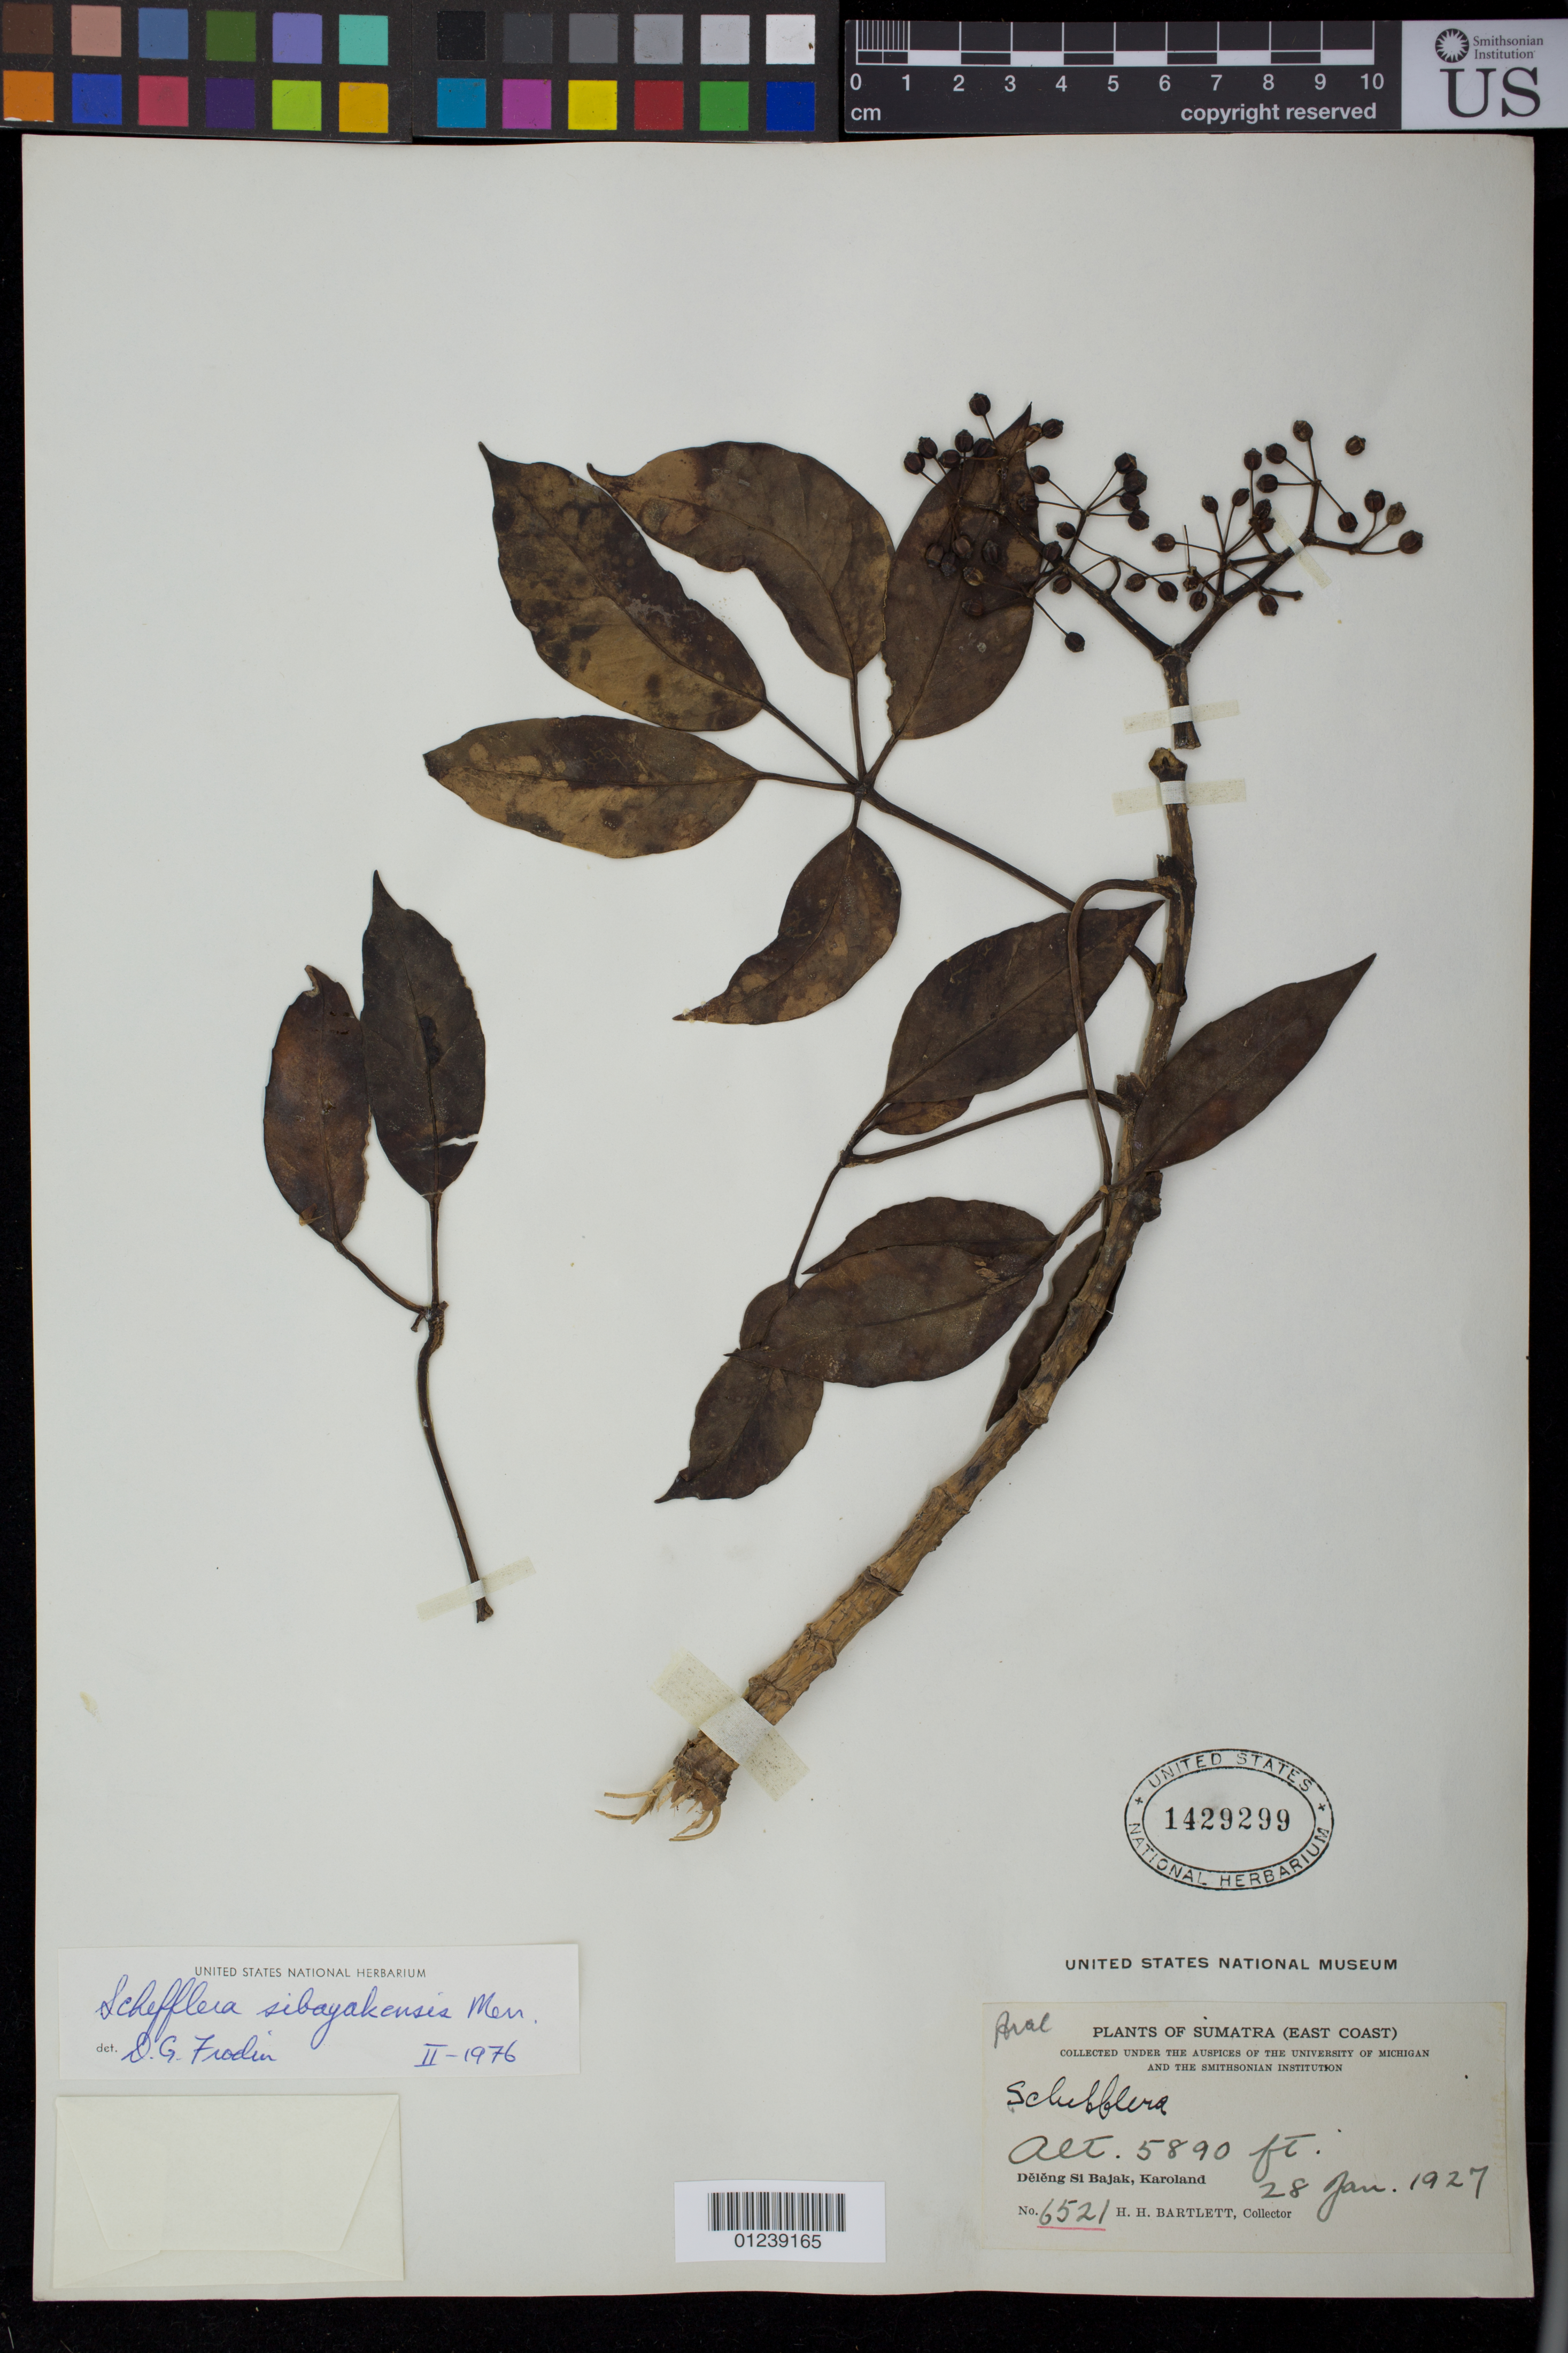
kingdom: Plantae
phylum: Tracheophyta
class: Magnoliopsida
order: Apiales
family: Araliaceae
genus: Heptapleurum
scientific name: Heptapleurum sibayakense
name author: (Merr.) G. M. Plunkett & Lowry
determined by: Wagner, W. L., (BOT), Smithsonian Institution - National Museum of Natural History (UNITED STATES)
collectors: H. H. Bartlett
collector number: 6521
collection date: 1927-01-28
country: Indonesia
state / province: Sumatra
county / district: Sumatera Utara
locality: Deleng Si Bajak, Karoland.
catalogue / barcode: US 1429299